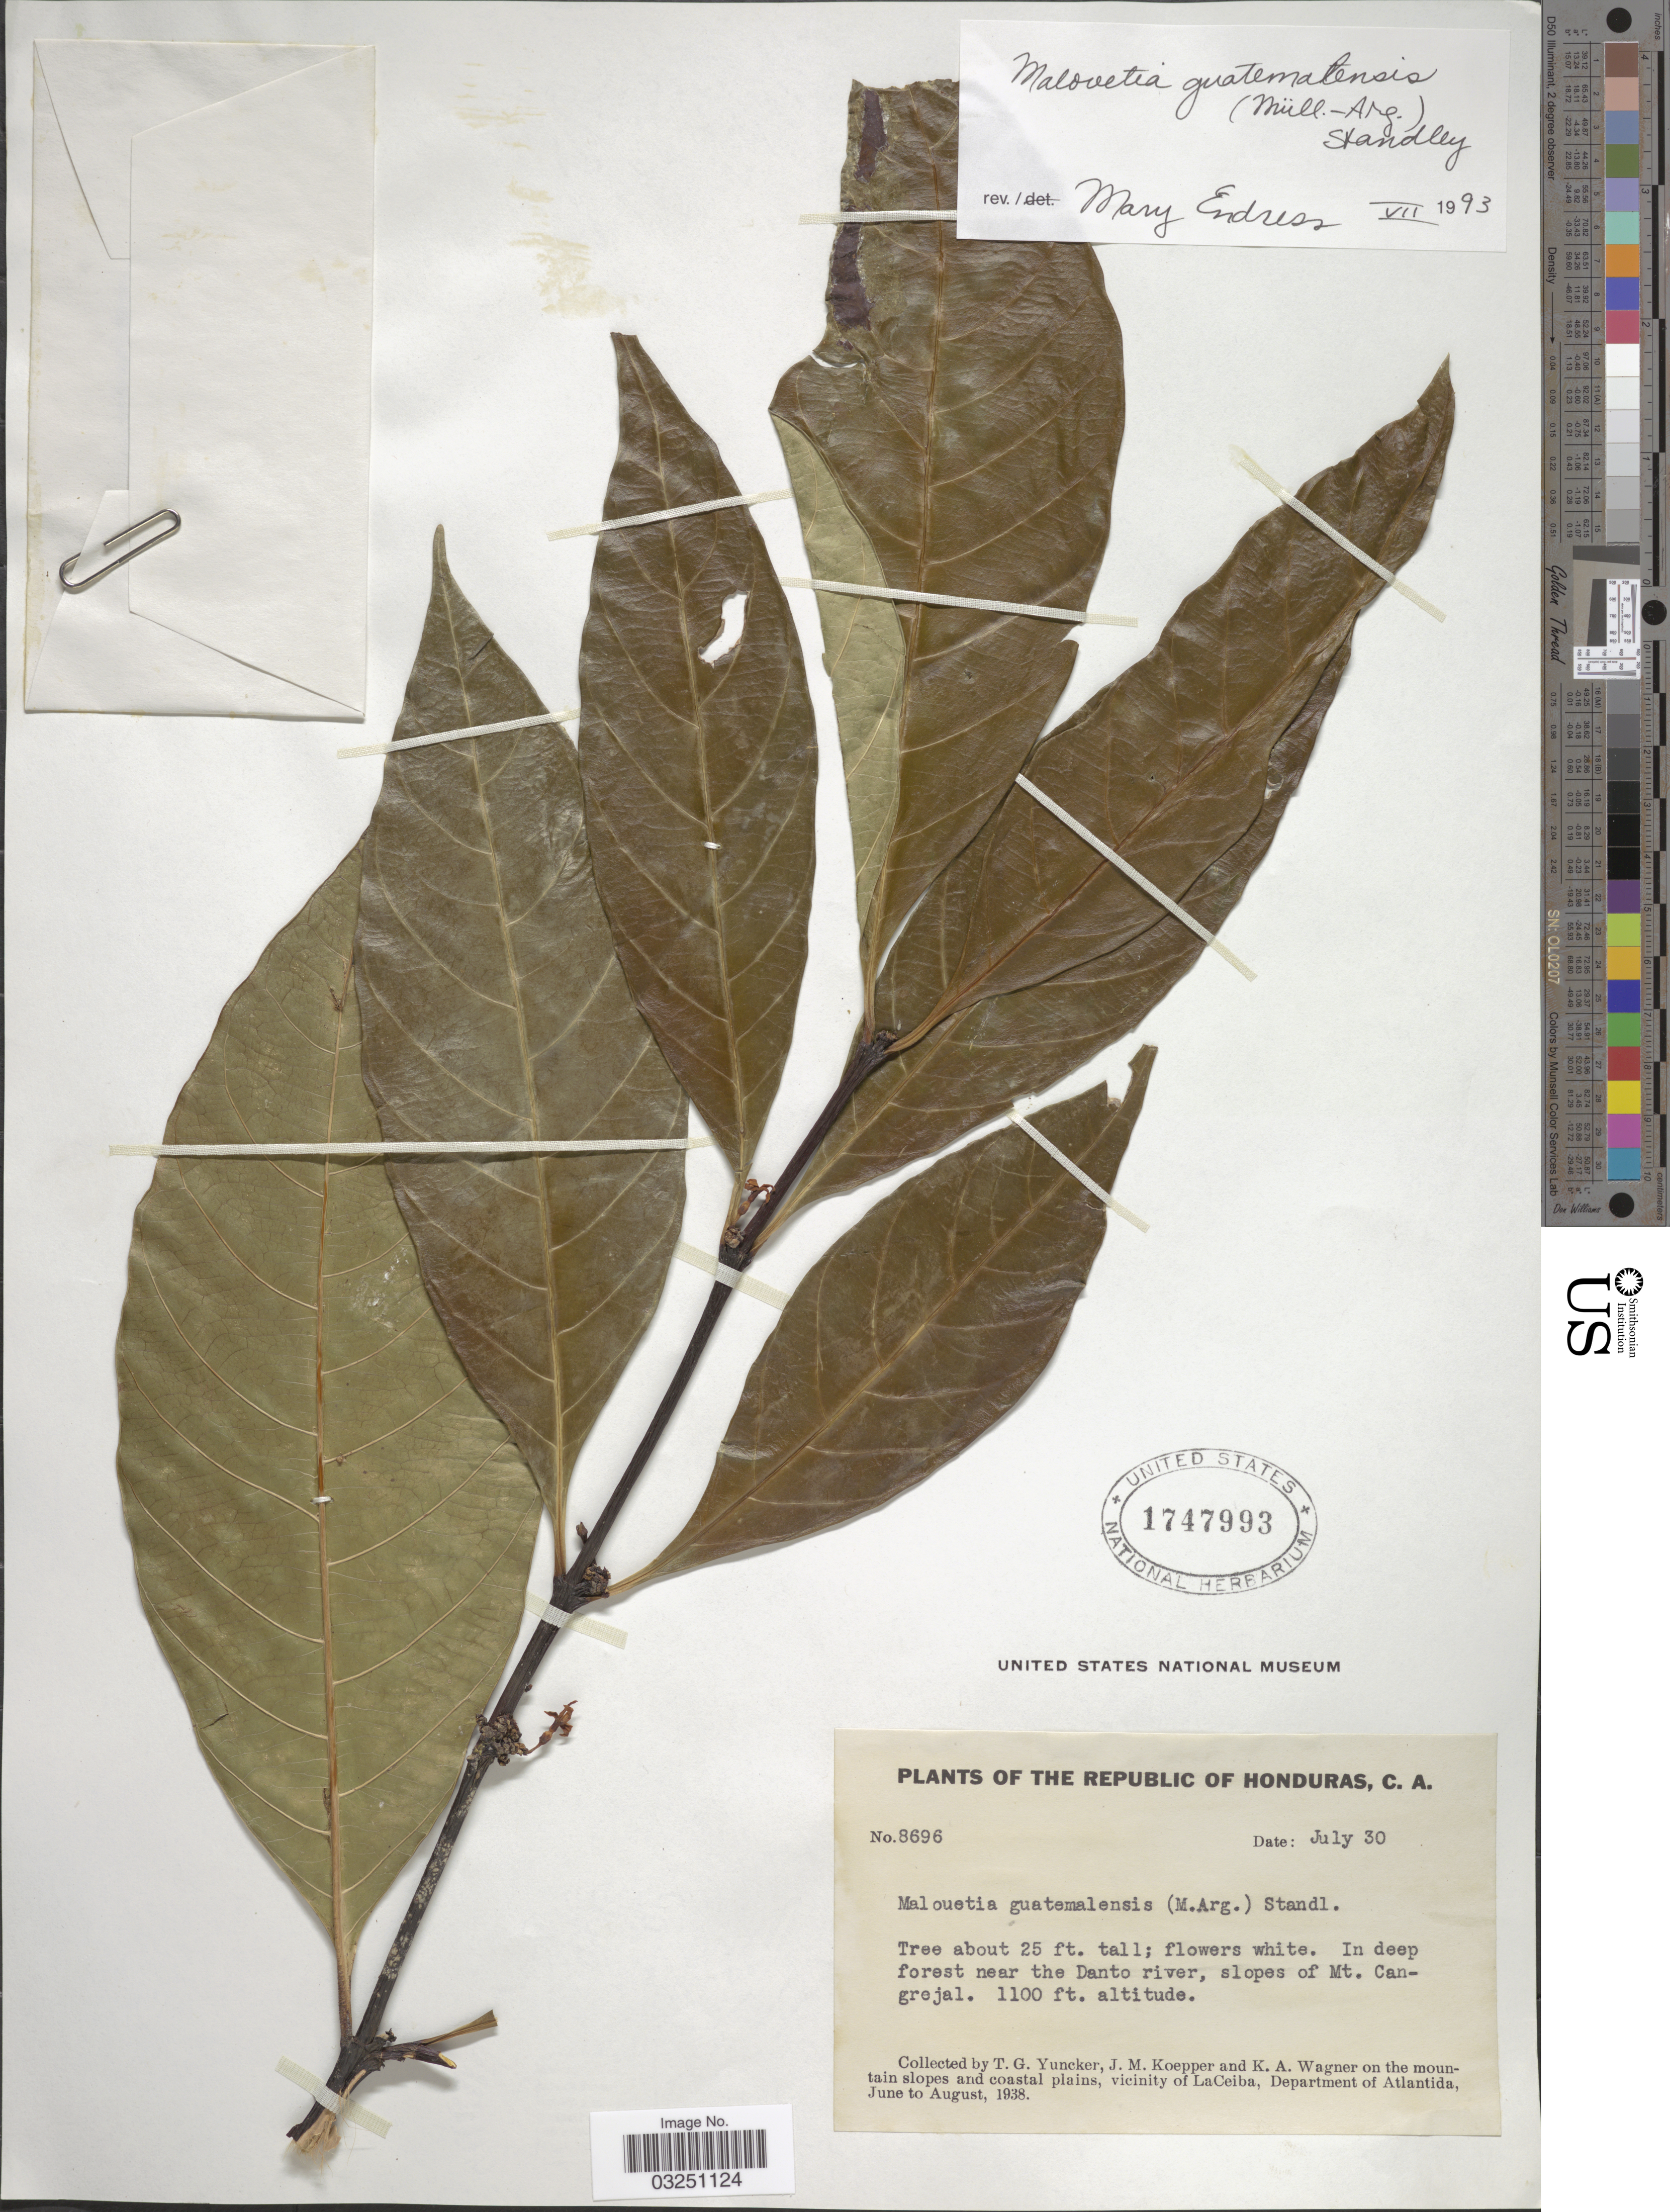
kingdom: Plantae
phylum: Tracheophyta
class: Magnoliopsida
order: Gentianales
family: Apocynaceae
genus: Malouetia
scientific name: Malouetia guatemalensis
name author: (Müll. Arg.) Standl.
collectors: T. G. Yuncker, J. M. Koepper & K. A. Wagner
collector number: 8696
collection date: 1938-07-30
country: Honduras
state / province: Atlántida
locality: In deep forest near the Danto river, slopes of Mt. Cangrejal. On the mountain slopes and coastal plains, vicinity of LaCeiba, Department of Atlantida.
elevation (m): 335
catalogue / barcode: US 1747993